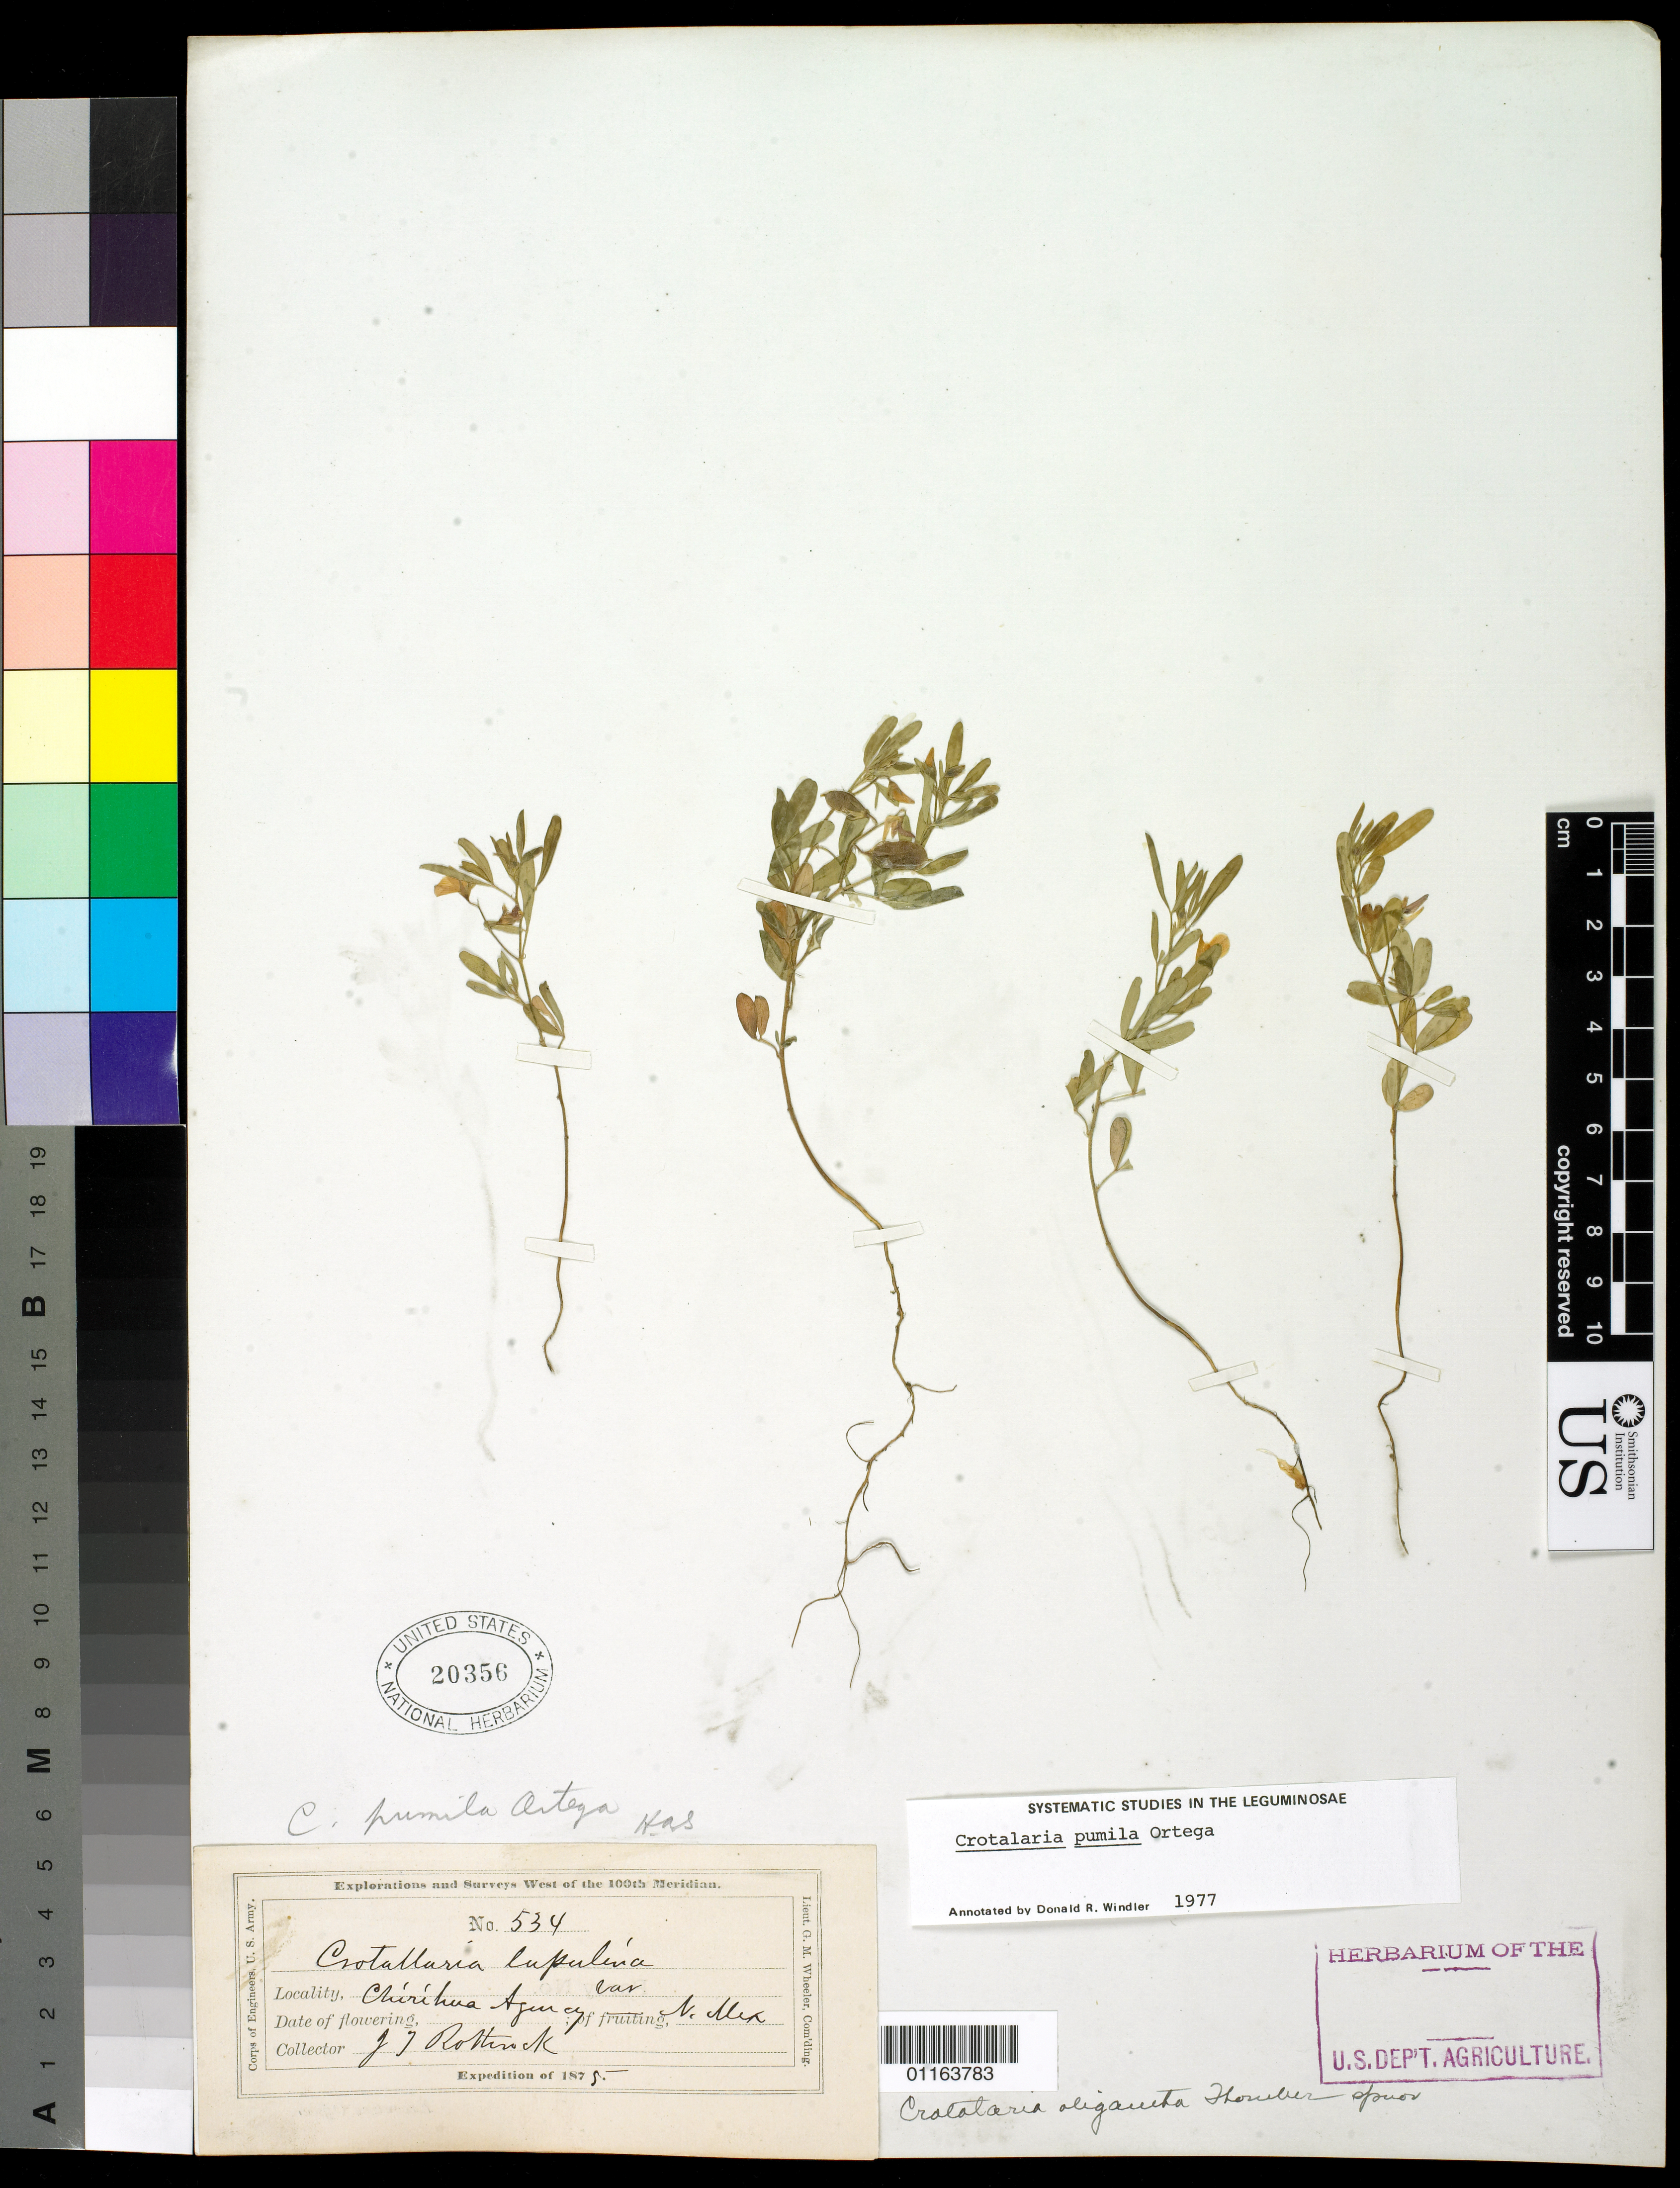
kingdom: Plantae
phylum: Tracheophyta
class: Magnoliopsida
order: Fabales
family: Fabaceae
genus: Crotalaria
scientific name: Crotalaria pumila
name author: Ortega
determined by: Windler, D. R.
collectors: J. T. Rothrock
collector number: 534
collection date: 1875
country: United States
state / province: New Mexico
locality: Chiricahua Agency.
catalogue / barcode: US 20356